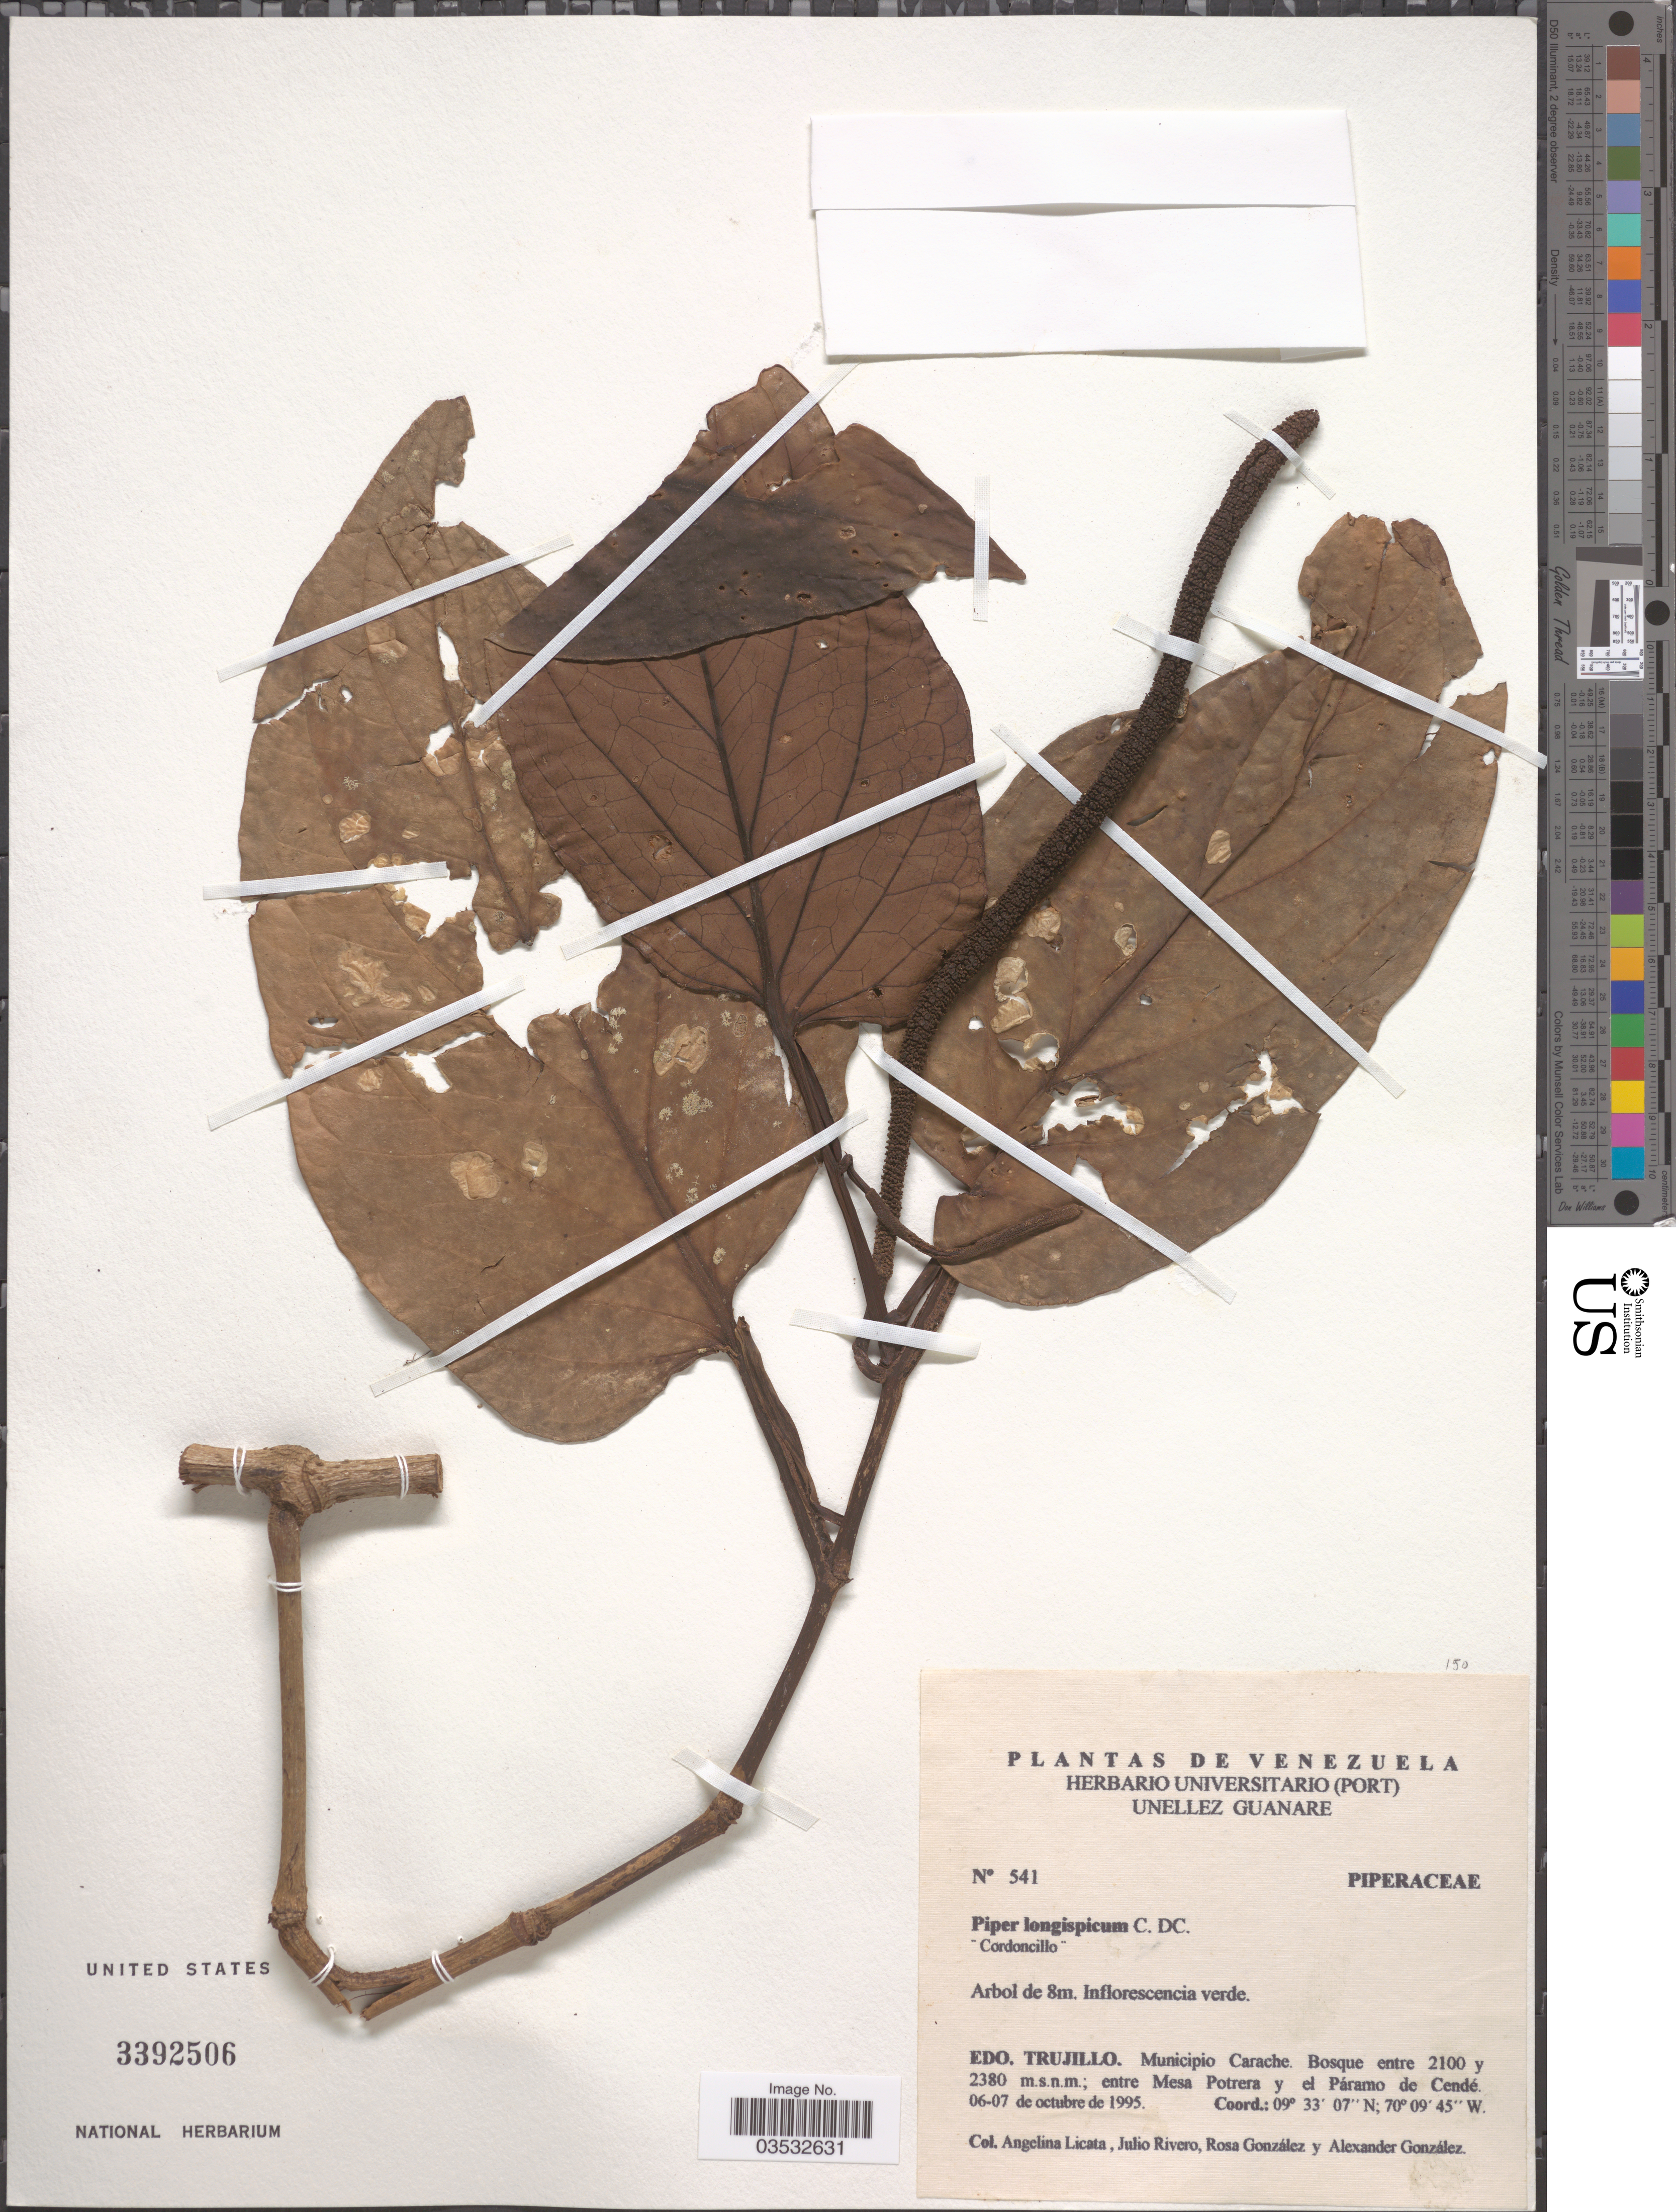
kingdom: Plantae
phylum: Tracheophyta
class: Magnoliopsida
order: Piperales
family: Piperaceae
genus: Piper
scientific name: Piper longispicum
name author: C. DC.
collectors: A. Licata, J. Rivero, R. González & A. C. González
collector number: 541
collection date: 1995-10-06/1995-10-07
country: Venezuela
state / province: Trujillo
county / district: Carache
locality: Mesa Portera y el Páramo de Cendé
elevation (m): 2100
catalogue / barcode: US 3392506